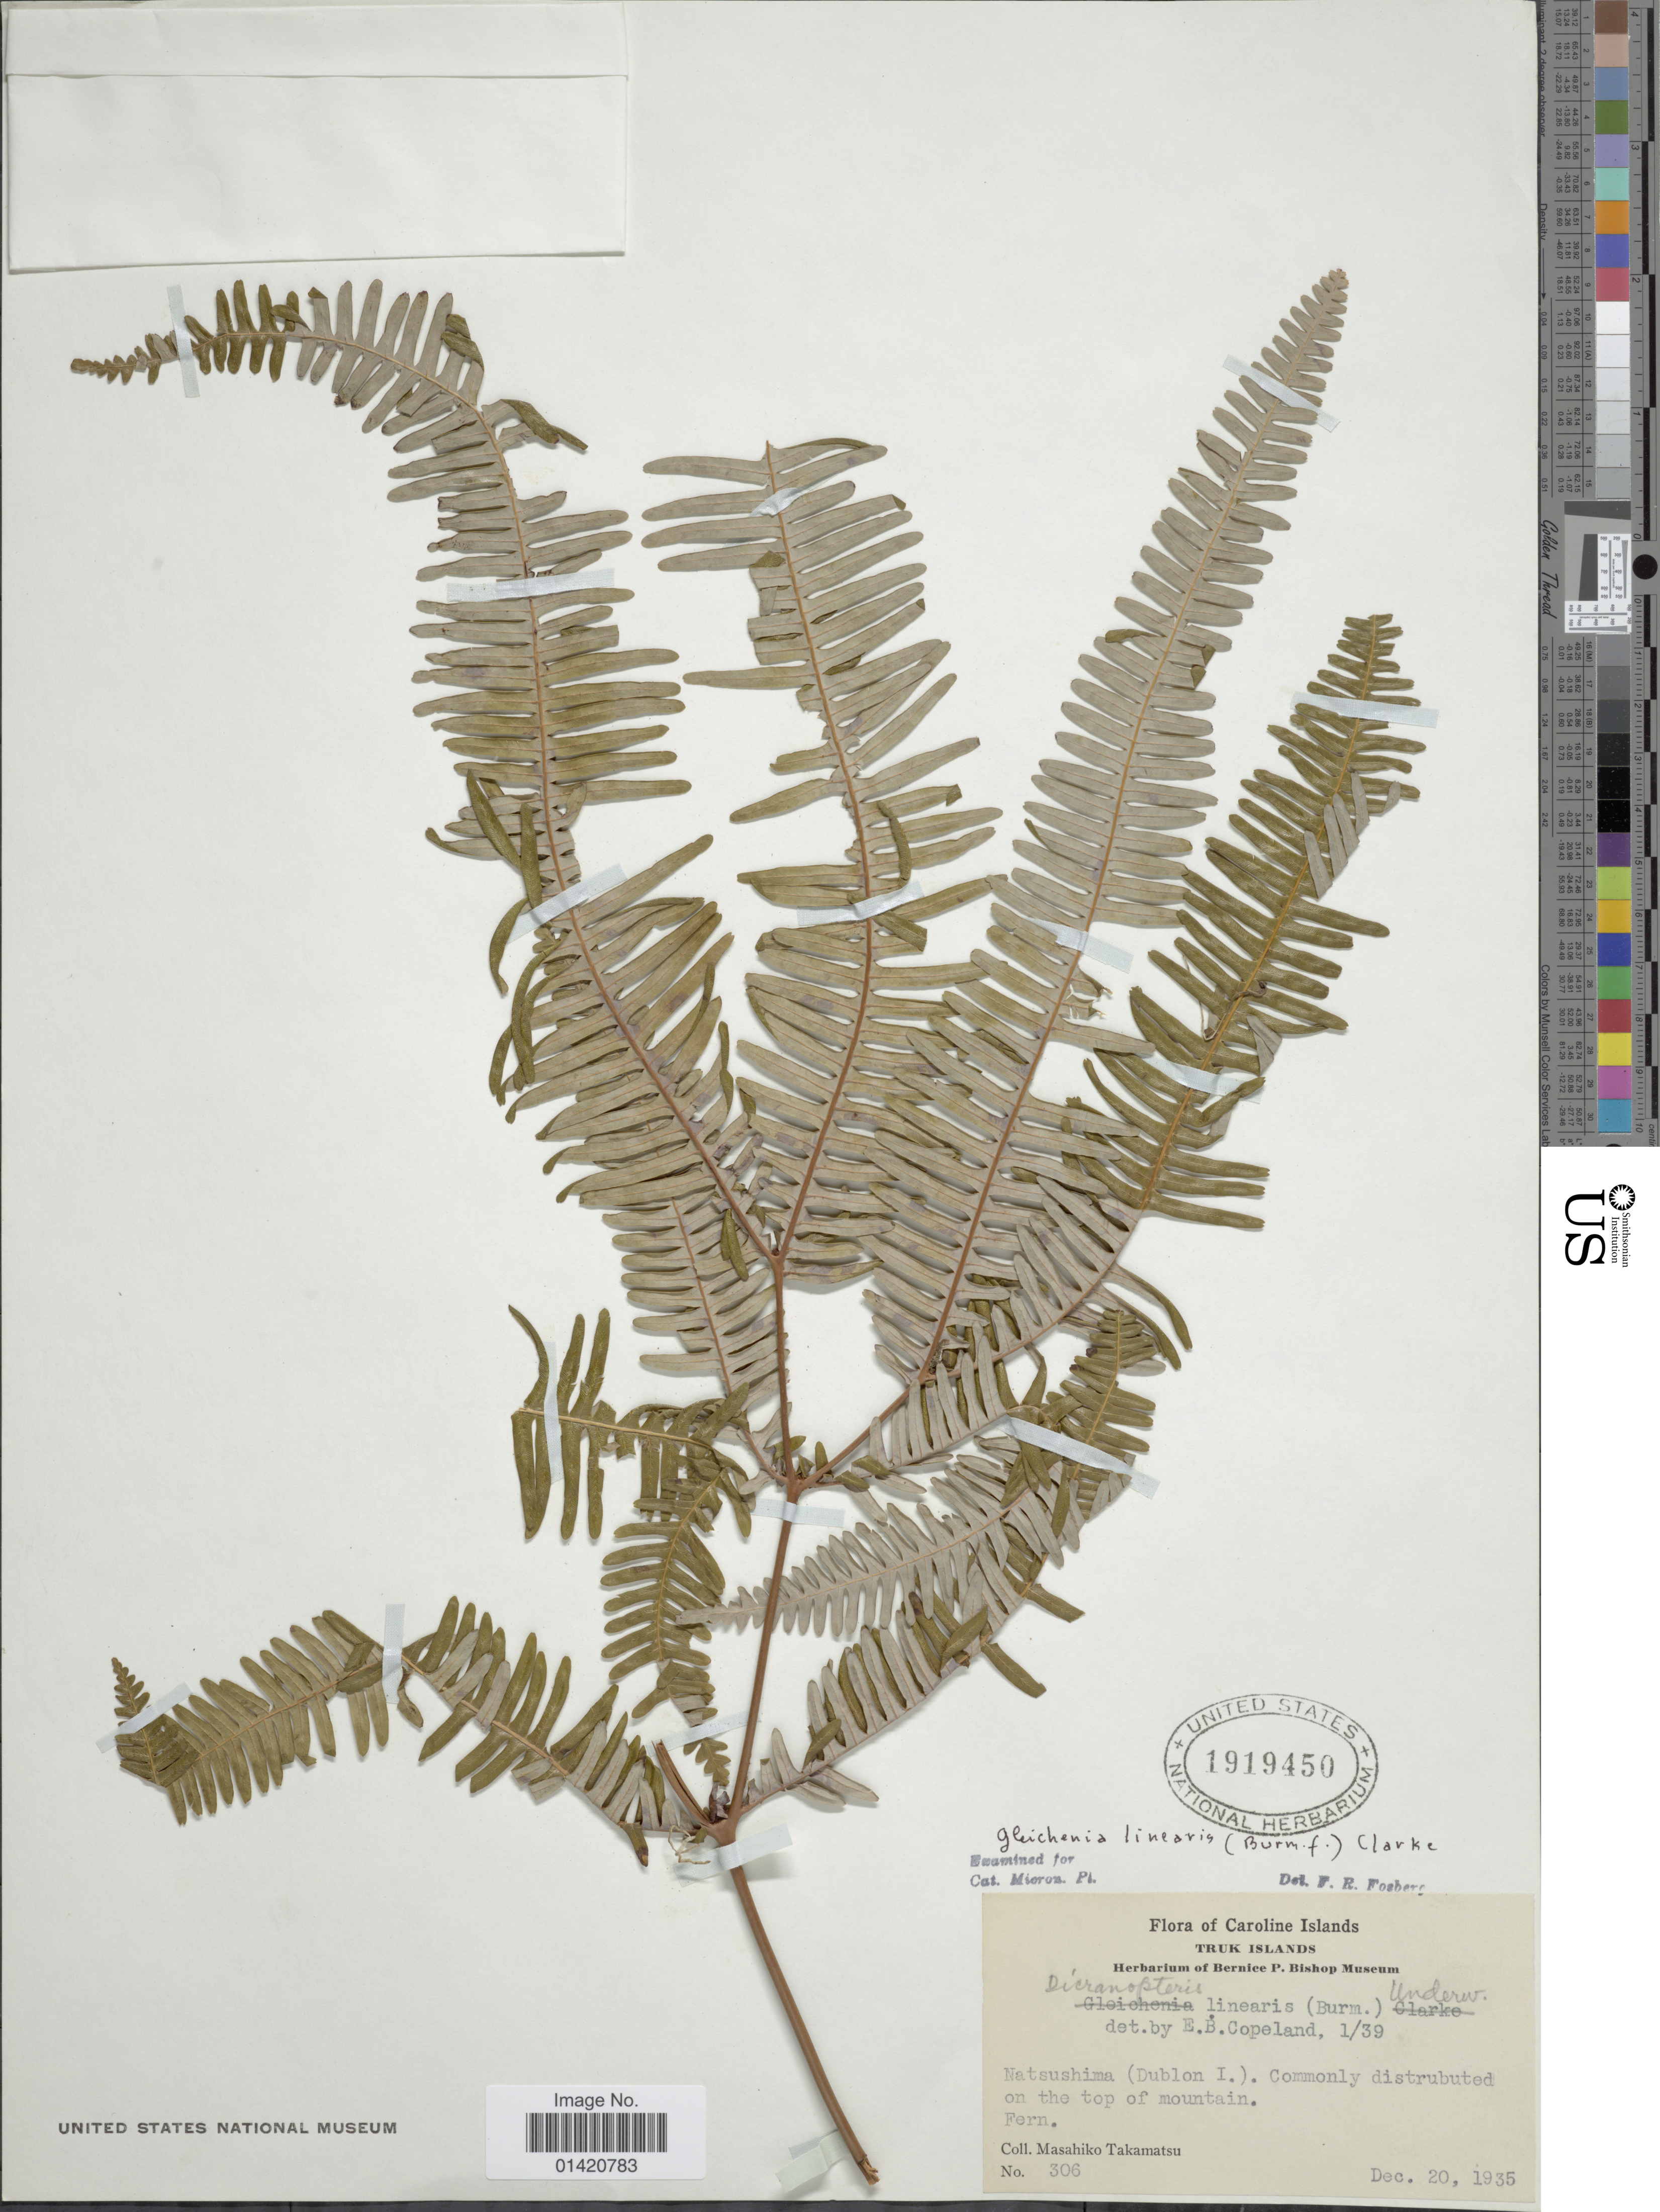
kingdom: Plantae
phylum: Tracheophyta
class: Polypodiopsida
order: Gleicheniales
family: Gleicheniaceae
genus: Dicranopteris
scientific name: Dicranopteris linearis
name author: (Burm. f.) Underw.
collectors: M. Takamatsu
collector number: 306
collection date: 1935-12-20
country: Micronesia, Federated States of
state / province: Truk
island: Dublon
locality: Caroline Islands, Truk Islands, Natushima (Dublon I)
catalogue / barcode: US 1919450